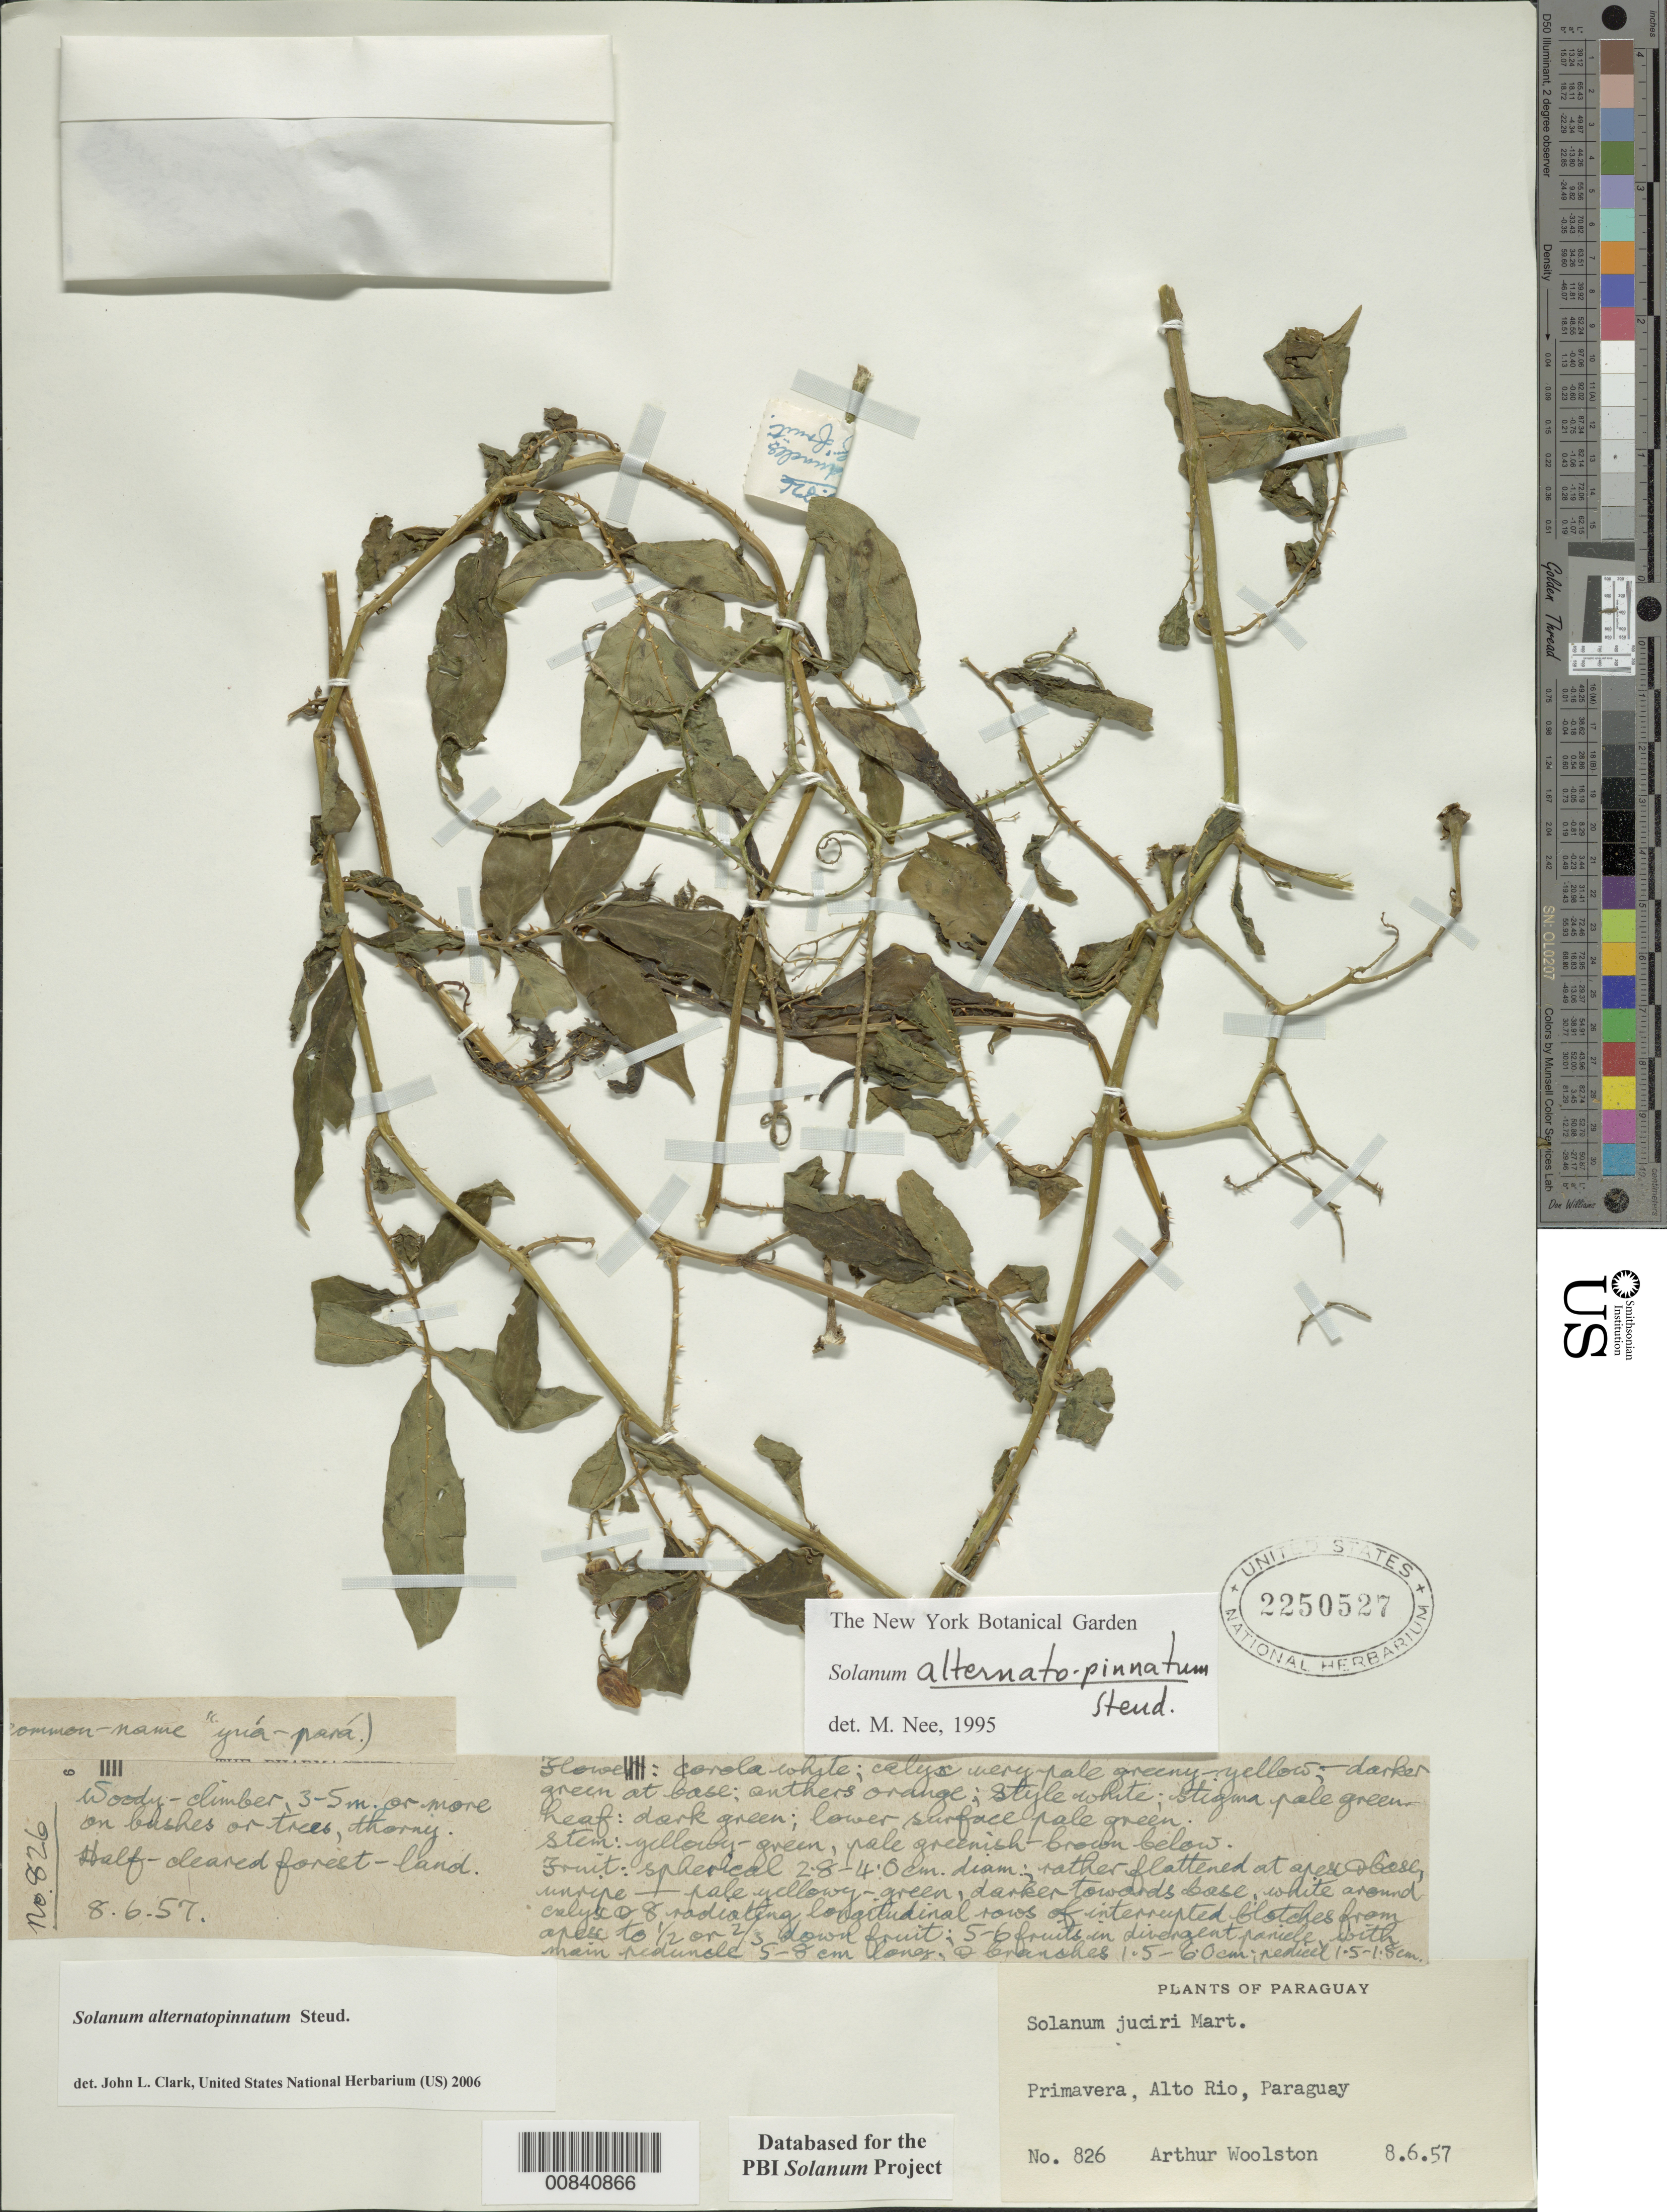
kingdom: Plantae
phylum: Tracheophyta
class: Magnoliopsida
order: Solanales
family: Solanaceae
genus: Solanum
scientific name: Solanum alternatopinnatum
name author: Steud.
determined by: Clark, J. L., (SEL), The Marie Selby Botanical Garden (UNITED STATES)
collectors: A. Woolston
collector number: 826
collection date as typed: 8 Jun 1957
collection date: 1957-06-08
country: Paraguay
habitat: Clearings.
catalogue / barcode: US 2250527